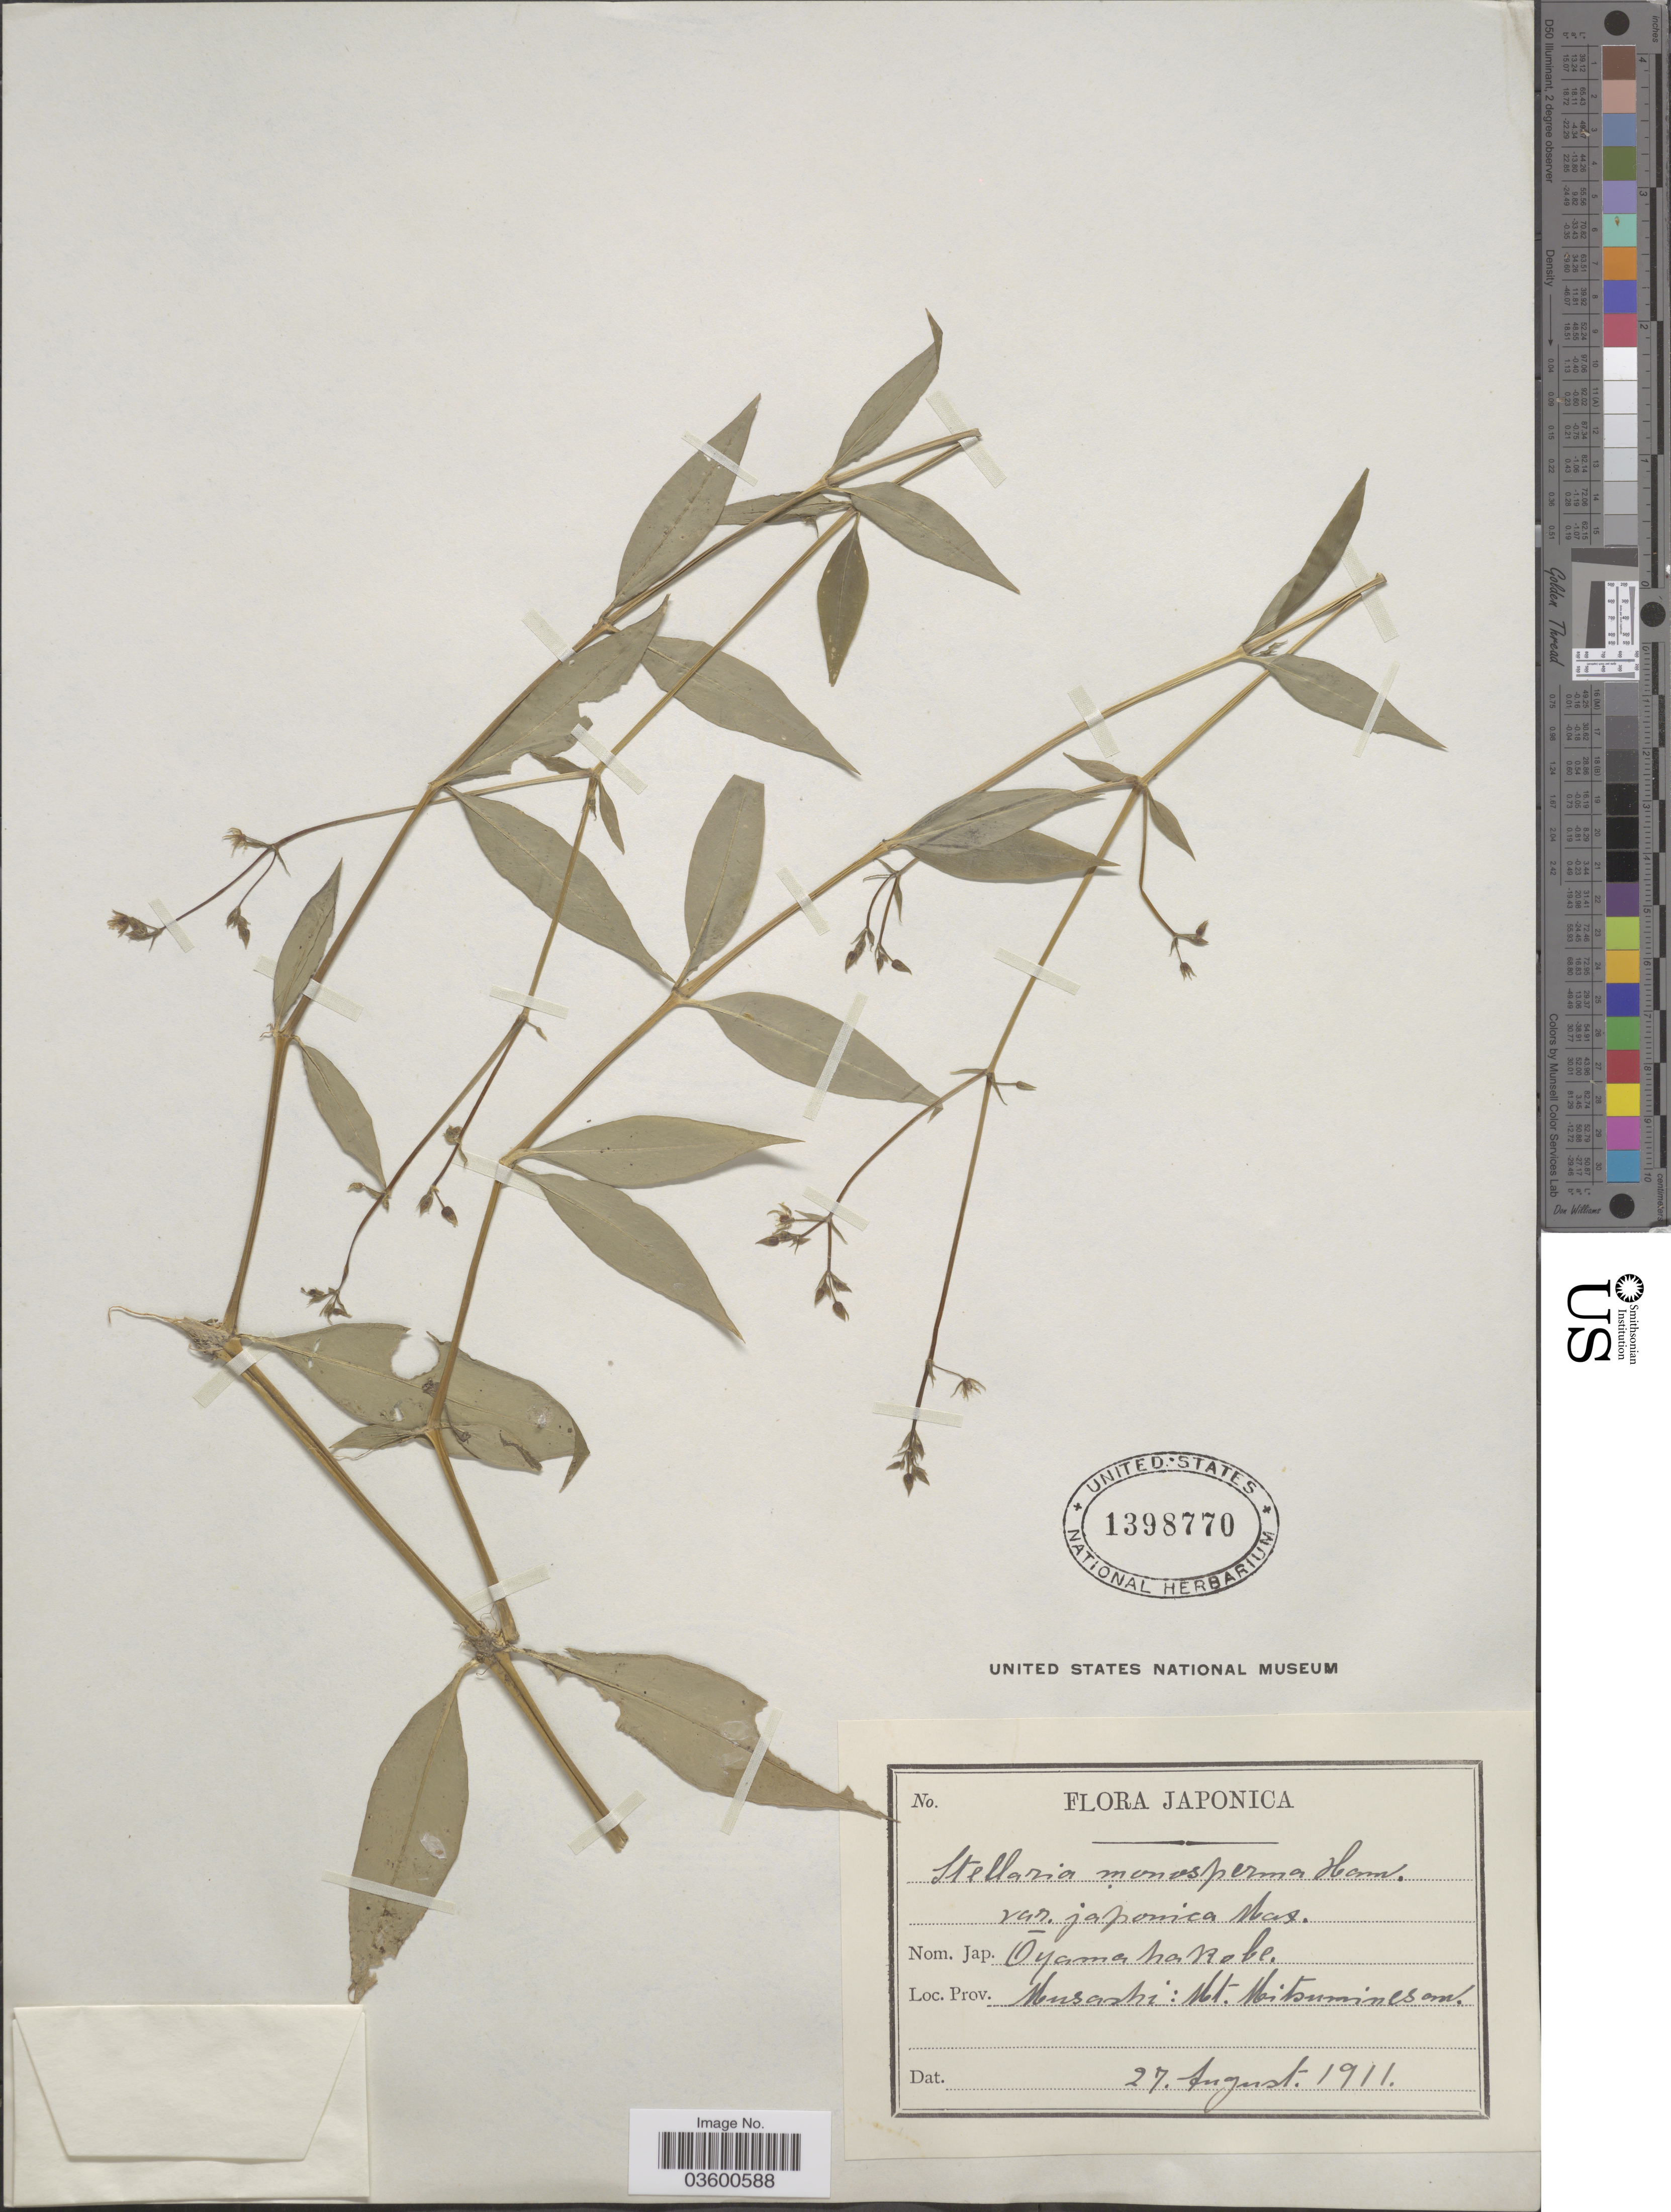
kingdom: Plantae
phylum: Tracheophyta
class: Magnoliopsida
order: Caryophyllales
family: Caryophyllaceae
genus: Schizotechium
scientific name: Schizotechium monospermum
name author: (Buch.-Ham. ex D. Don) Pusalkar & S.K. Srivast.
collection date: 1911-08-27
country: Japan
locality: Prov. Musashi: Mt. Mitsuminesan.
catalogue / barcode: US 1398770